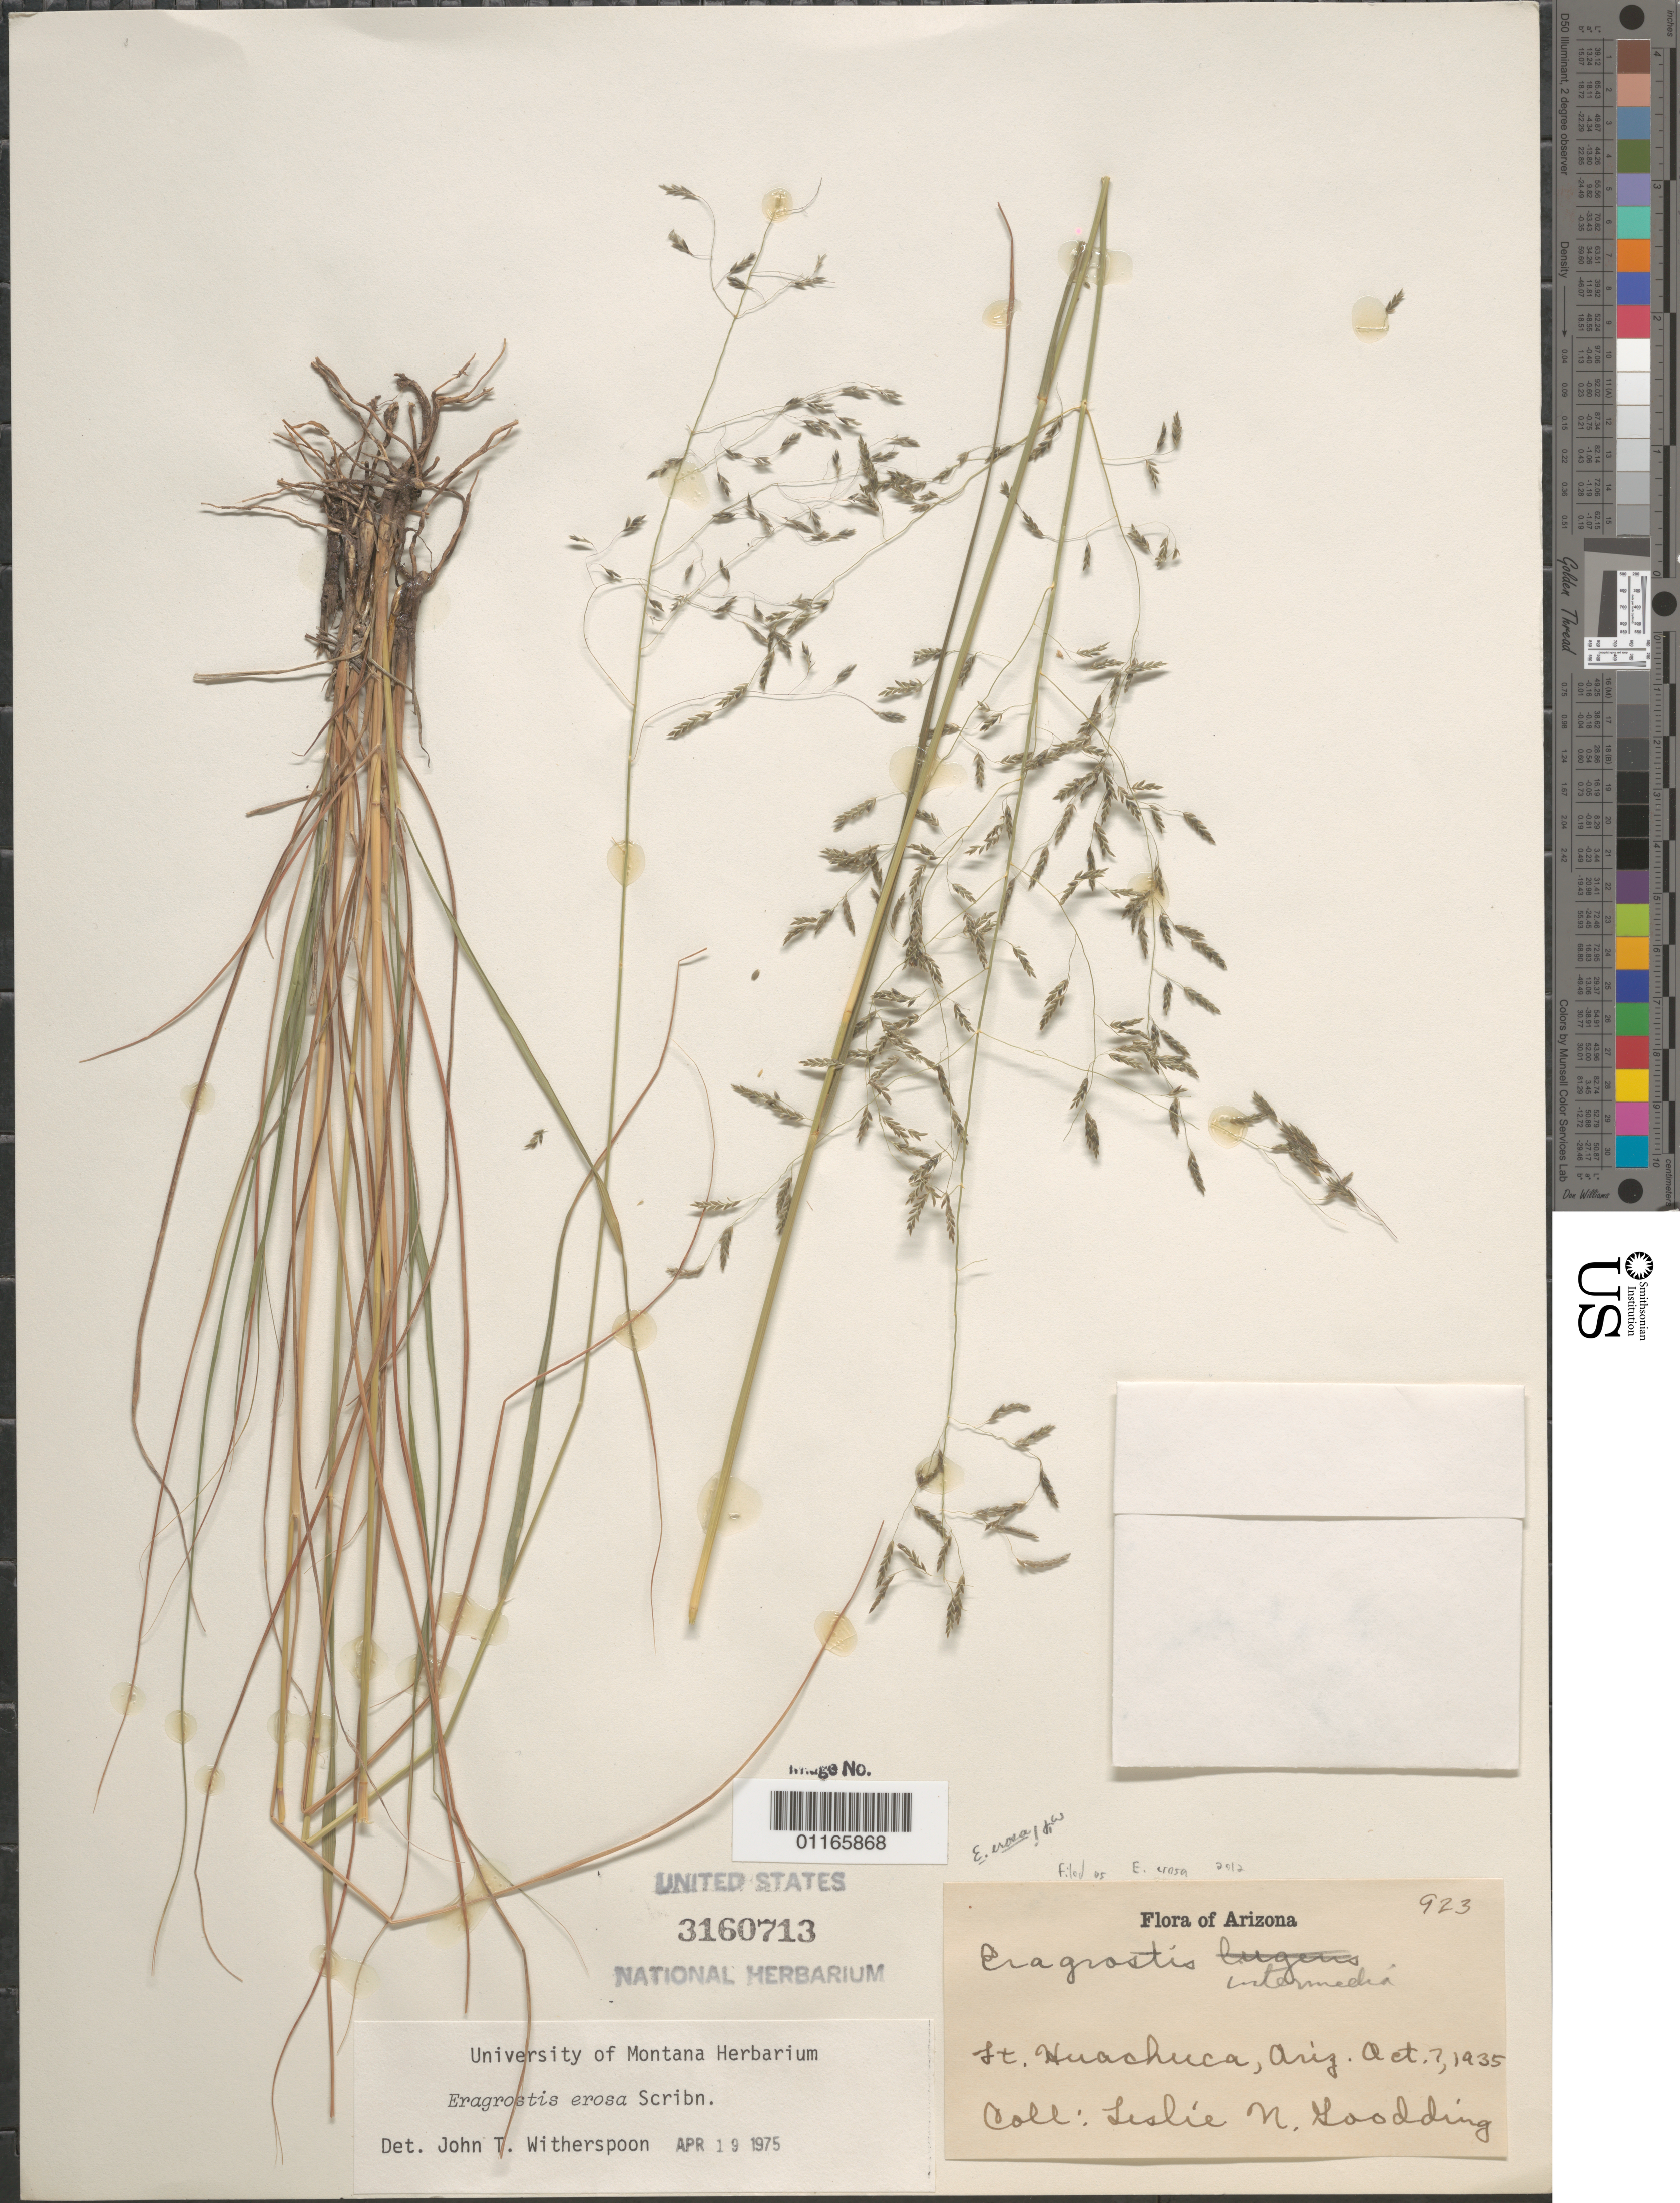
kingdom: Plantae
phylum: Tracheophyta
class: Liliopsida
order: Poales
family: Poaceae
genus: Eragrostis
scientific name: Eragrostis erosa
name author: Scribn. ex W.J. Beal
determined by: Witherspoon, John T.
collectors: L. N. Goodding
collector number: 923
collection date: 1935-10-07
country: United States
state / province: Arizona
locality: Ft. Huachuca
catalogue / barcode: US 3160713